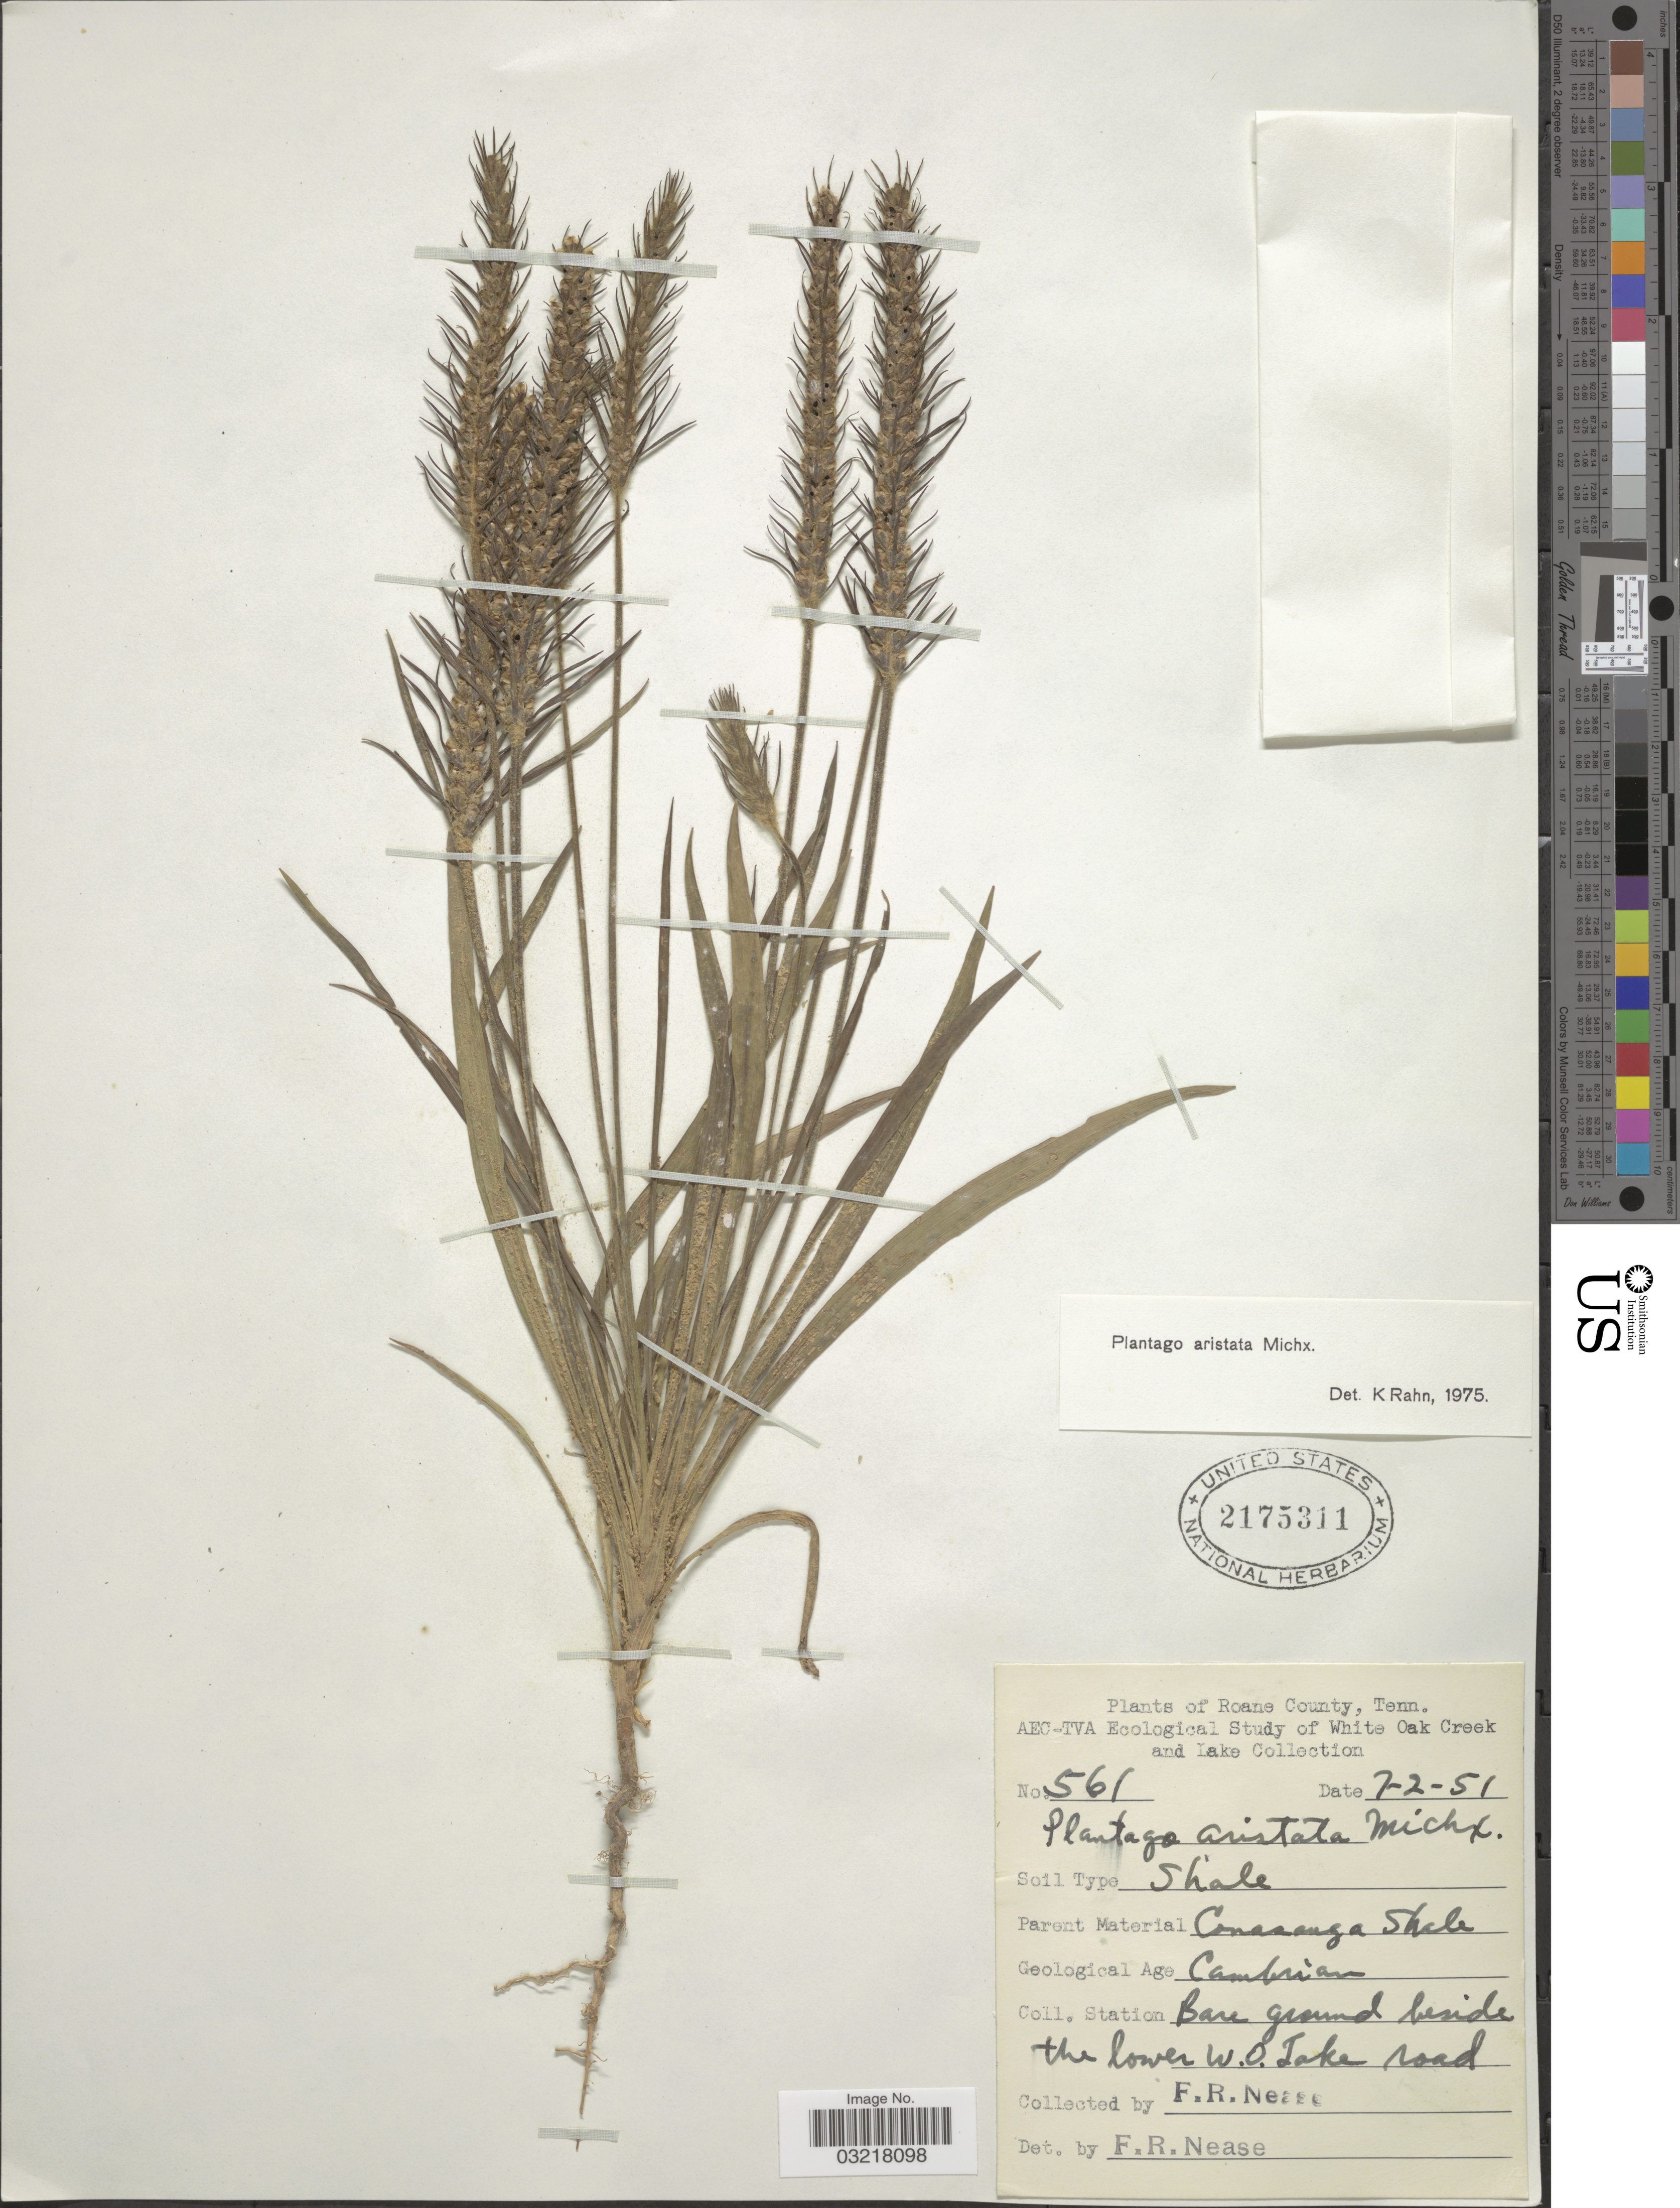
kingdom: Plantae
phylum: Tracheophyta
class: Magnoliopsida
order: Lamiales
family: Plantaginaceae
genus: Plantago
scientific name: Plantago aristata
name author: Michx.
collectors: F. Nease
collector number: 561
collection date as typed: Transcribed d/m/y: 2/7/51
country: United States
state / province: Tennessee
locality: Roane County. White Oak Creek and Lake Collection. [unsure placement] Bare ground beside the lower W.O. Lake road.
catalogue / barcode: US 2175311